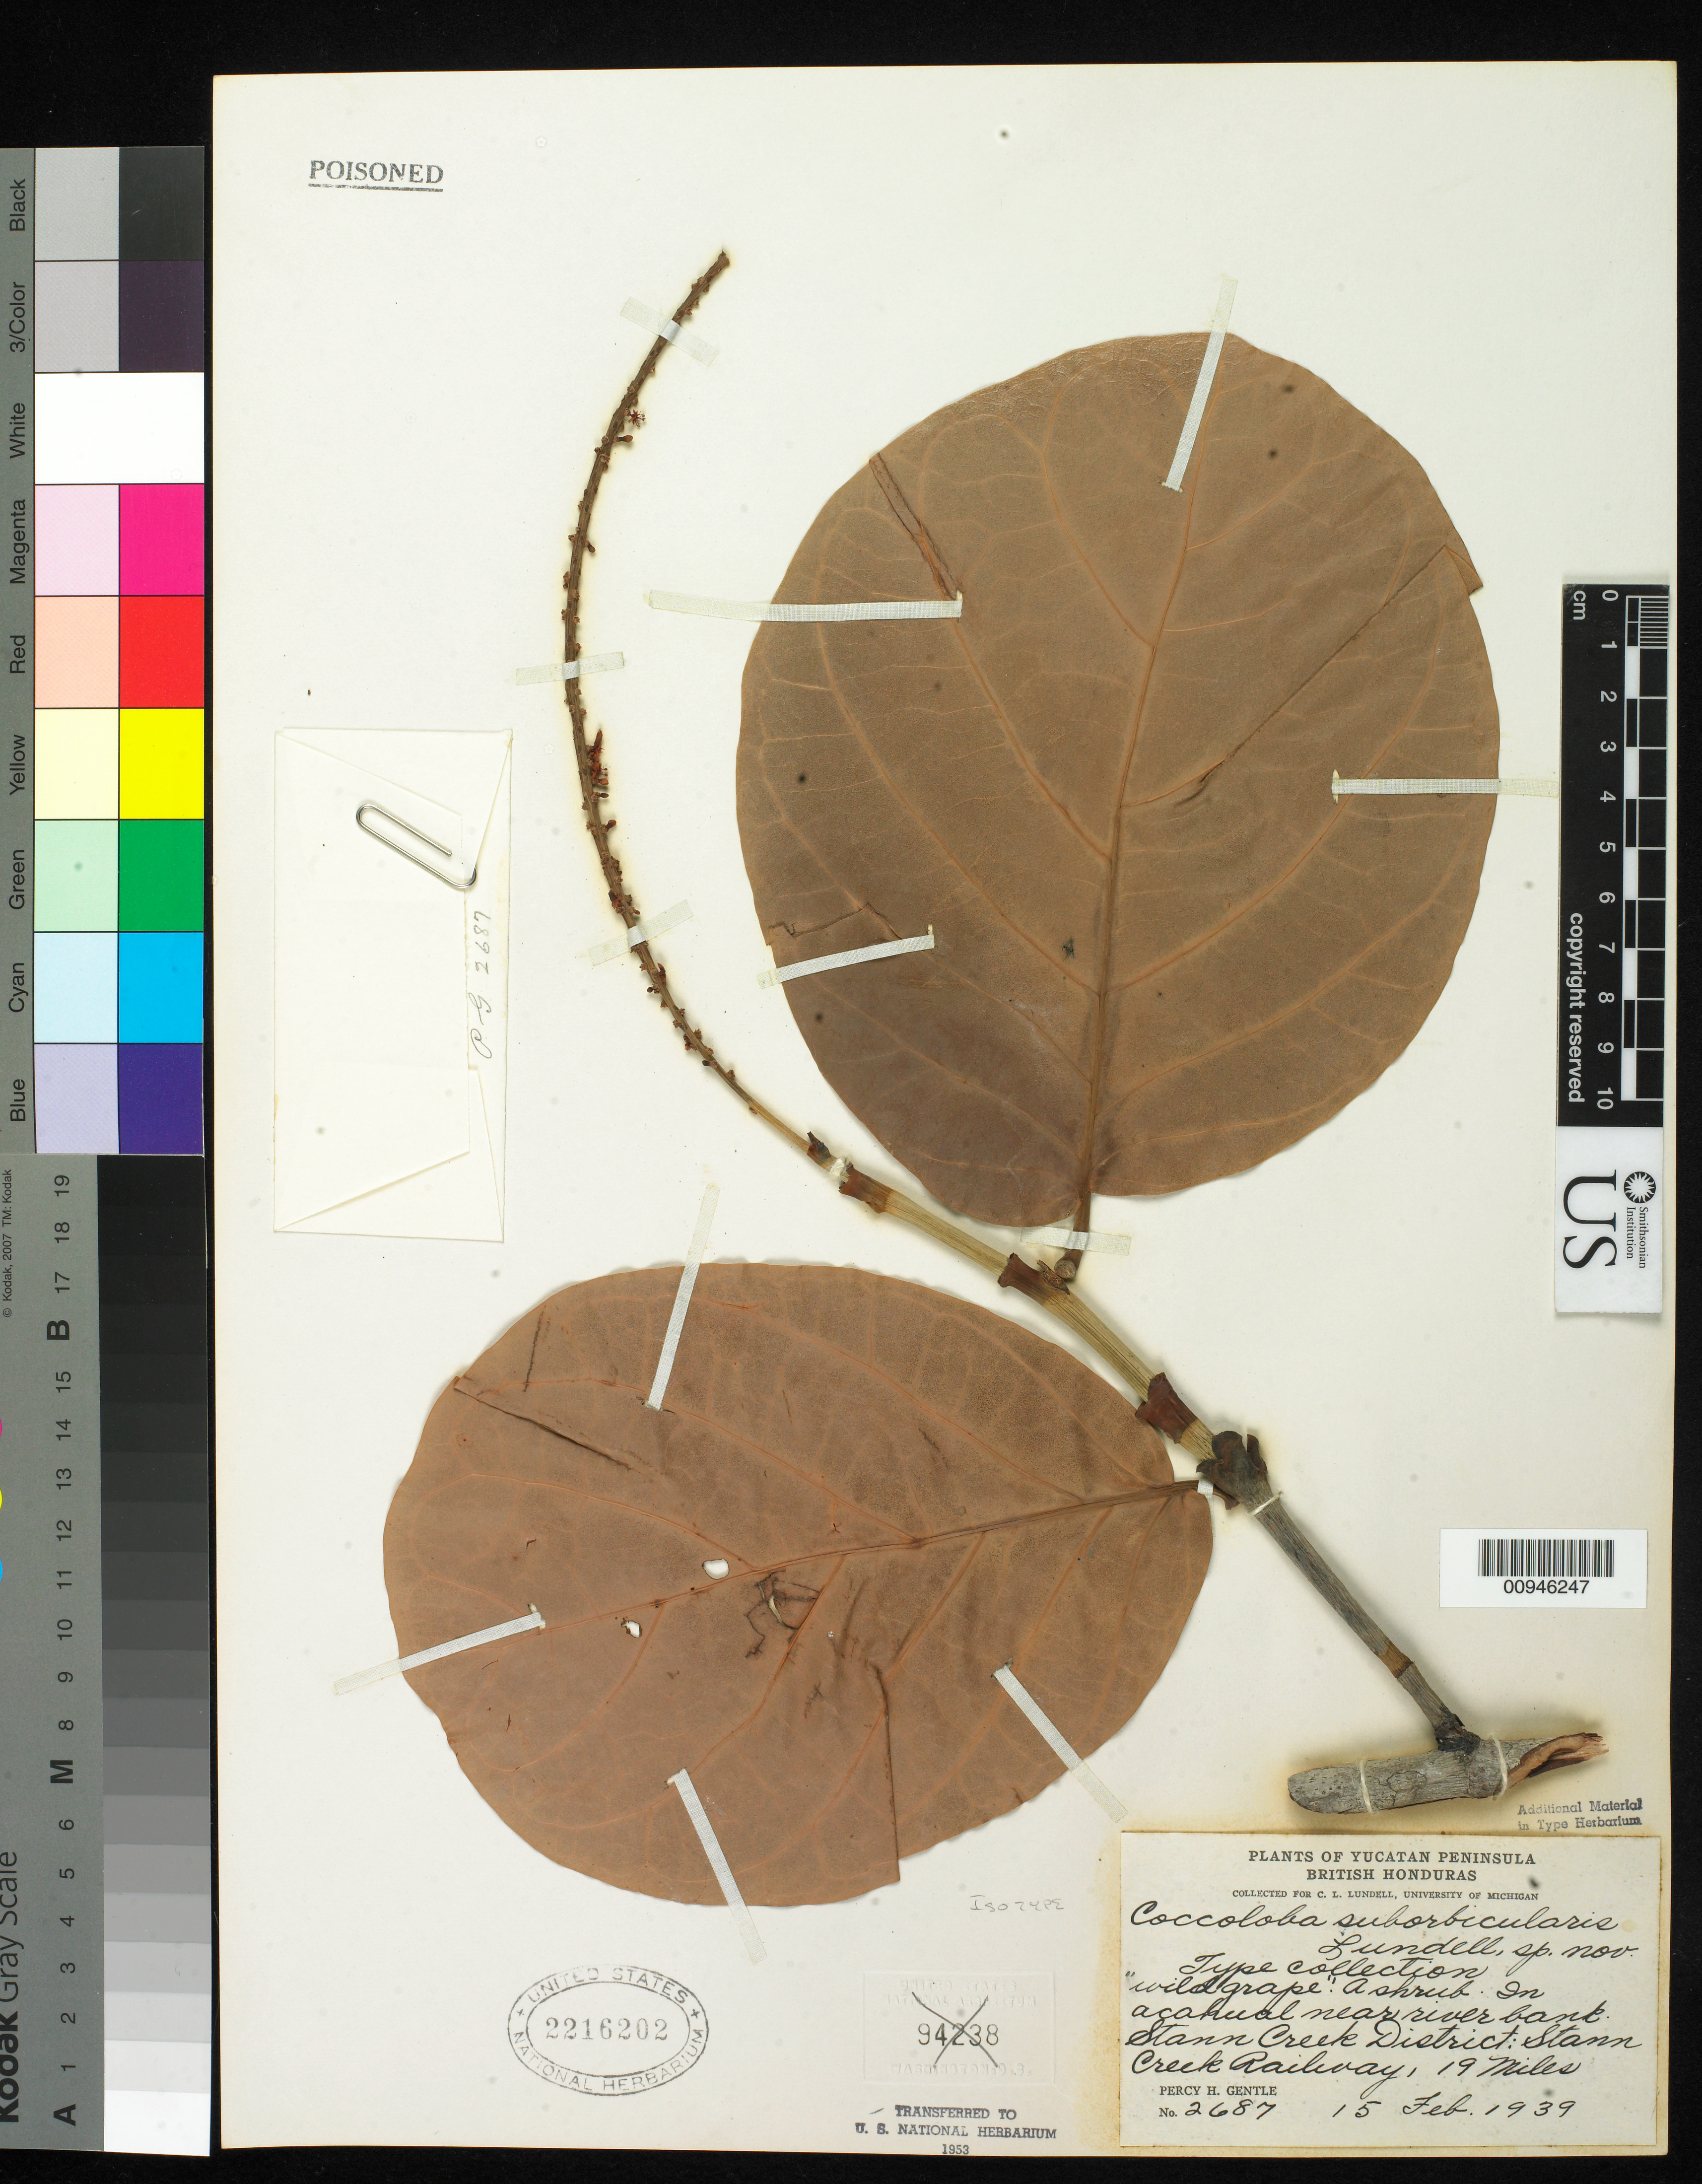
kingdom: Plantae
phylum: Tracheophyta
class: Magnoliopsida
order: Caryophyllales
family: Polygonaceae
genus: Coccoloba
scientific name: Coccoloba suborbicularis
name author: Lundell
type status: Isotype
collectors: P. H. Gentle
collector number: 2687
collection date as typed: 15 Feb 1939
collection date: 1939-02-15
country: Belize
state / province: Stann Creek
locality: Stann Creek Railway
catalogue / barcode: US 2216202